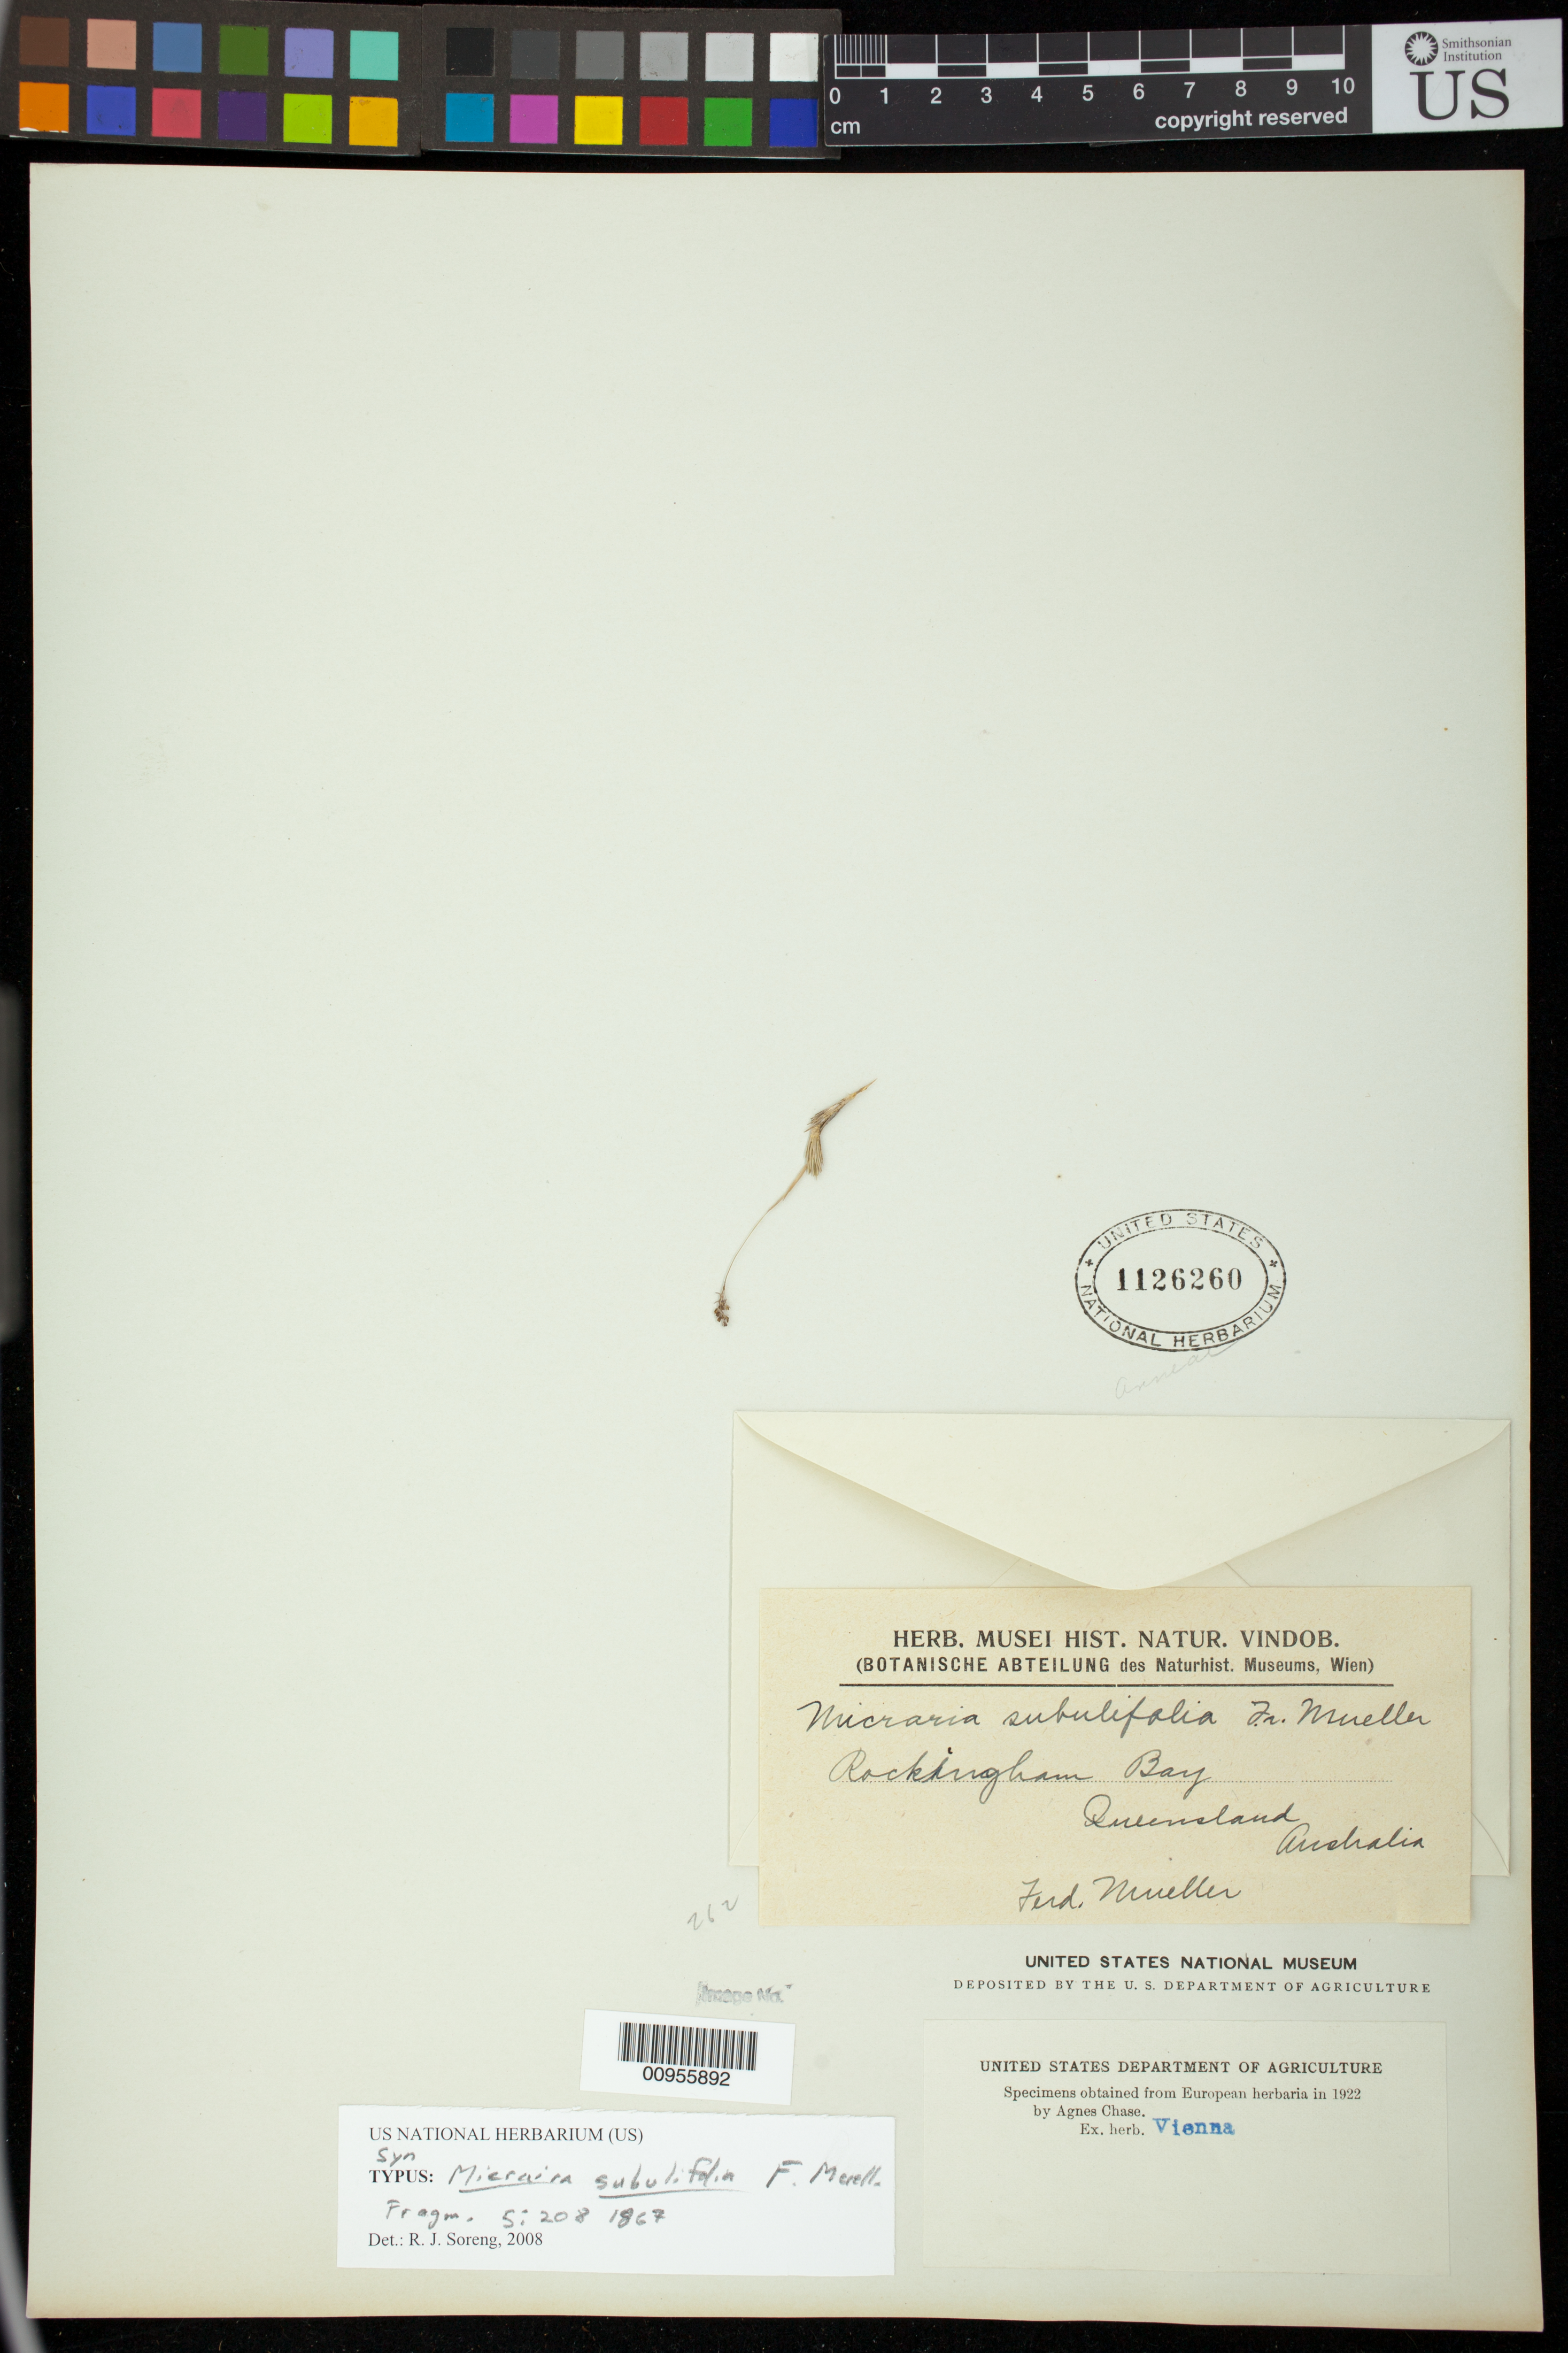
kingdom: Plantae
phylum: Tracheophyta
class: Liliopsida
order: Poales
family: Poaceae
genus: Micraira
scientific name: Micraira subulifolia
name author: F. Muell.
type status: Syntype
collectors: F. Mueller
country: Australia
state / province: Queensland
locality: Rockingham Bay.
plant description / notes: Lectotype is Dallachy s.n. as designated by Blake, Proc. Roy. Soc. Queensland 74: 46 (1964).; Fragmentary material of type specimen ex herb. Vienna.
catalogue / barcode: US 1126260